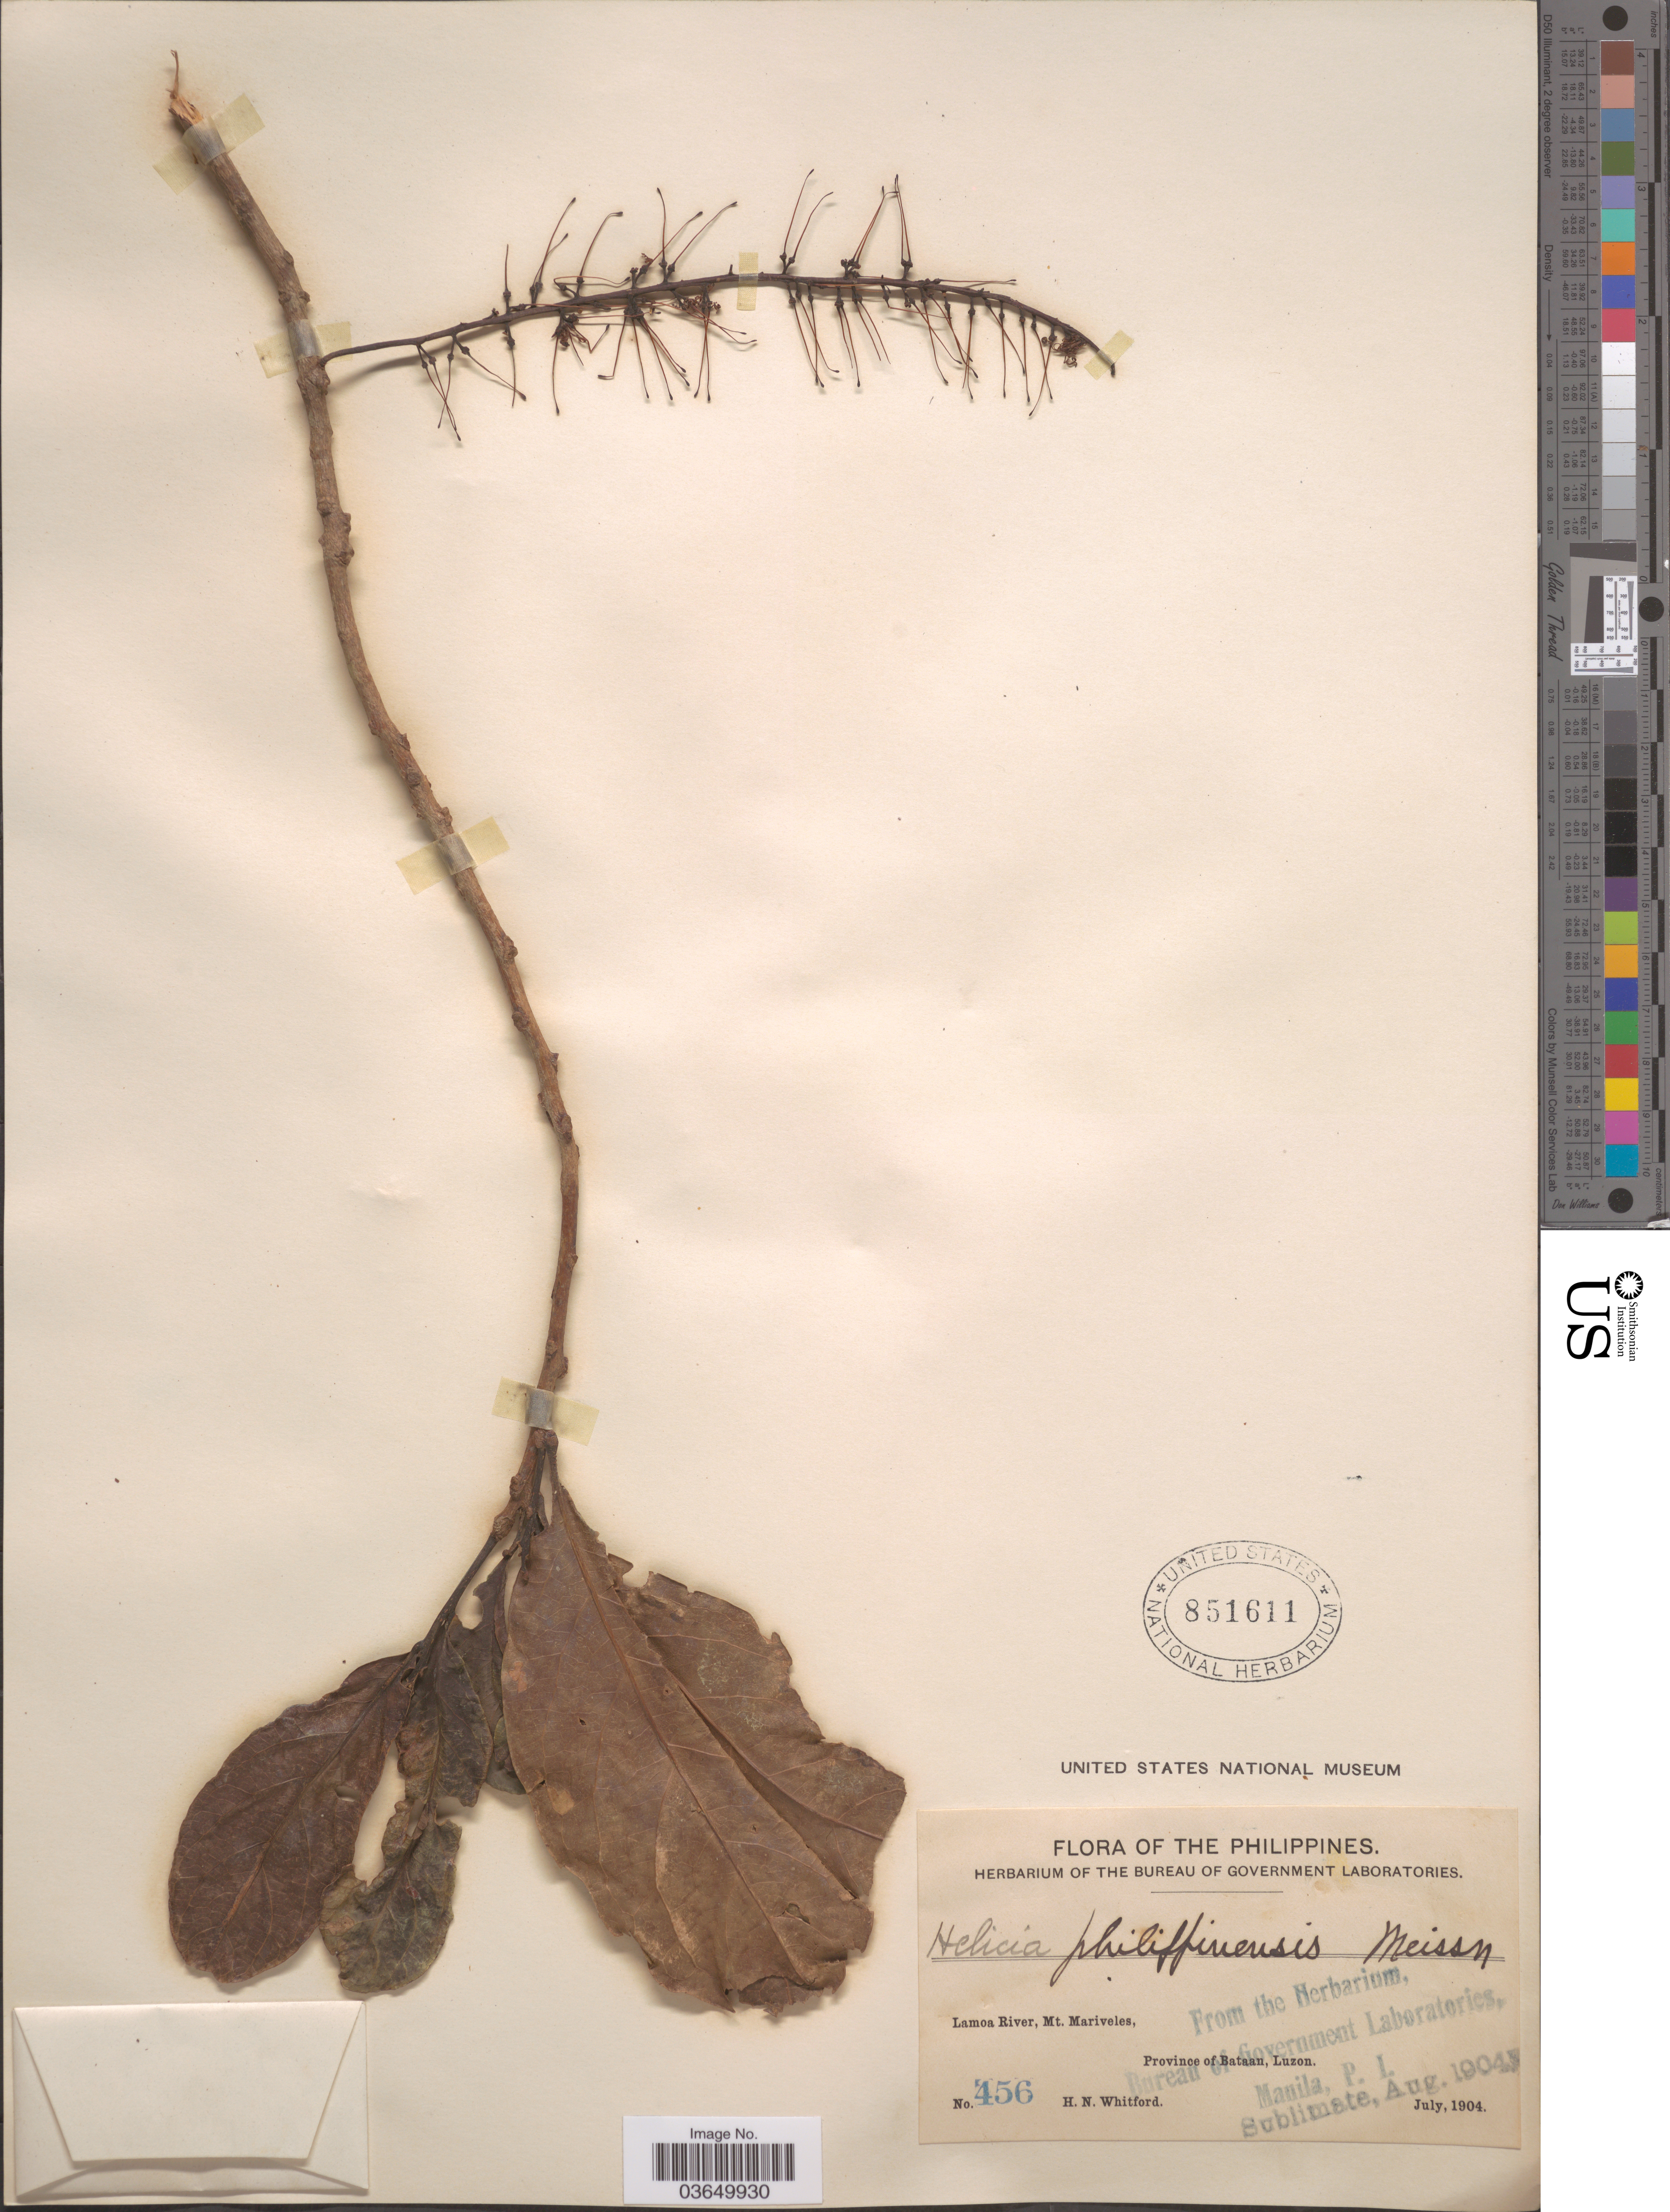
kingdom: Plantae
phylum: Tracheophyta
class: Magnoliopsida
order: Proteales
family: Proteaceae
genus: Helicia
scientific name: Helicia cumingiana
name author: C. Presl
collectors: H. N. Whitford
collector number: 456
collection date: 1904-07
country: Philippines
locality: Lamoa River, Mt. Mariveles, Province of Bataan, Luzon.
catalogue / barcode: US 851611